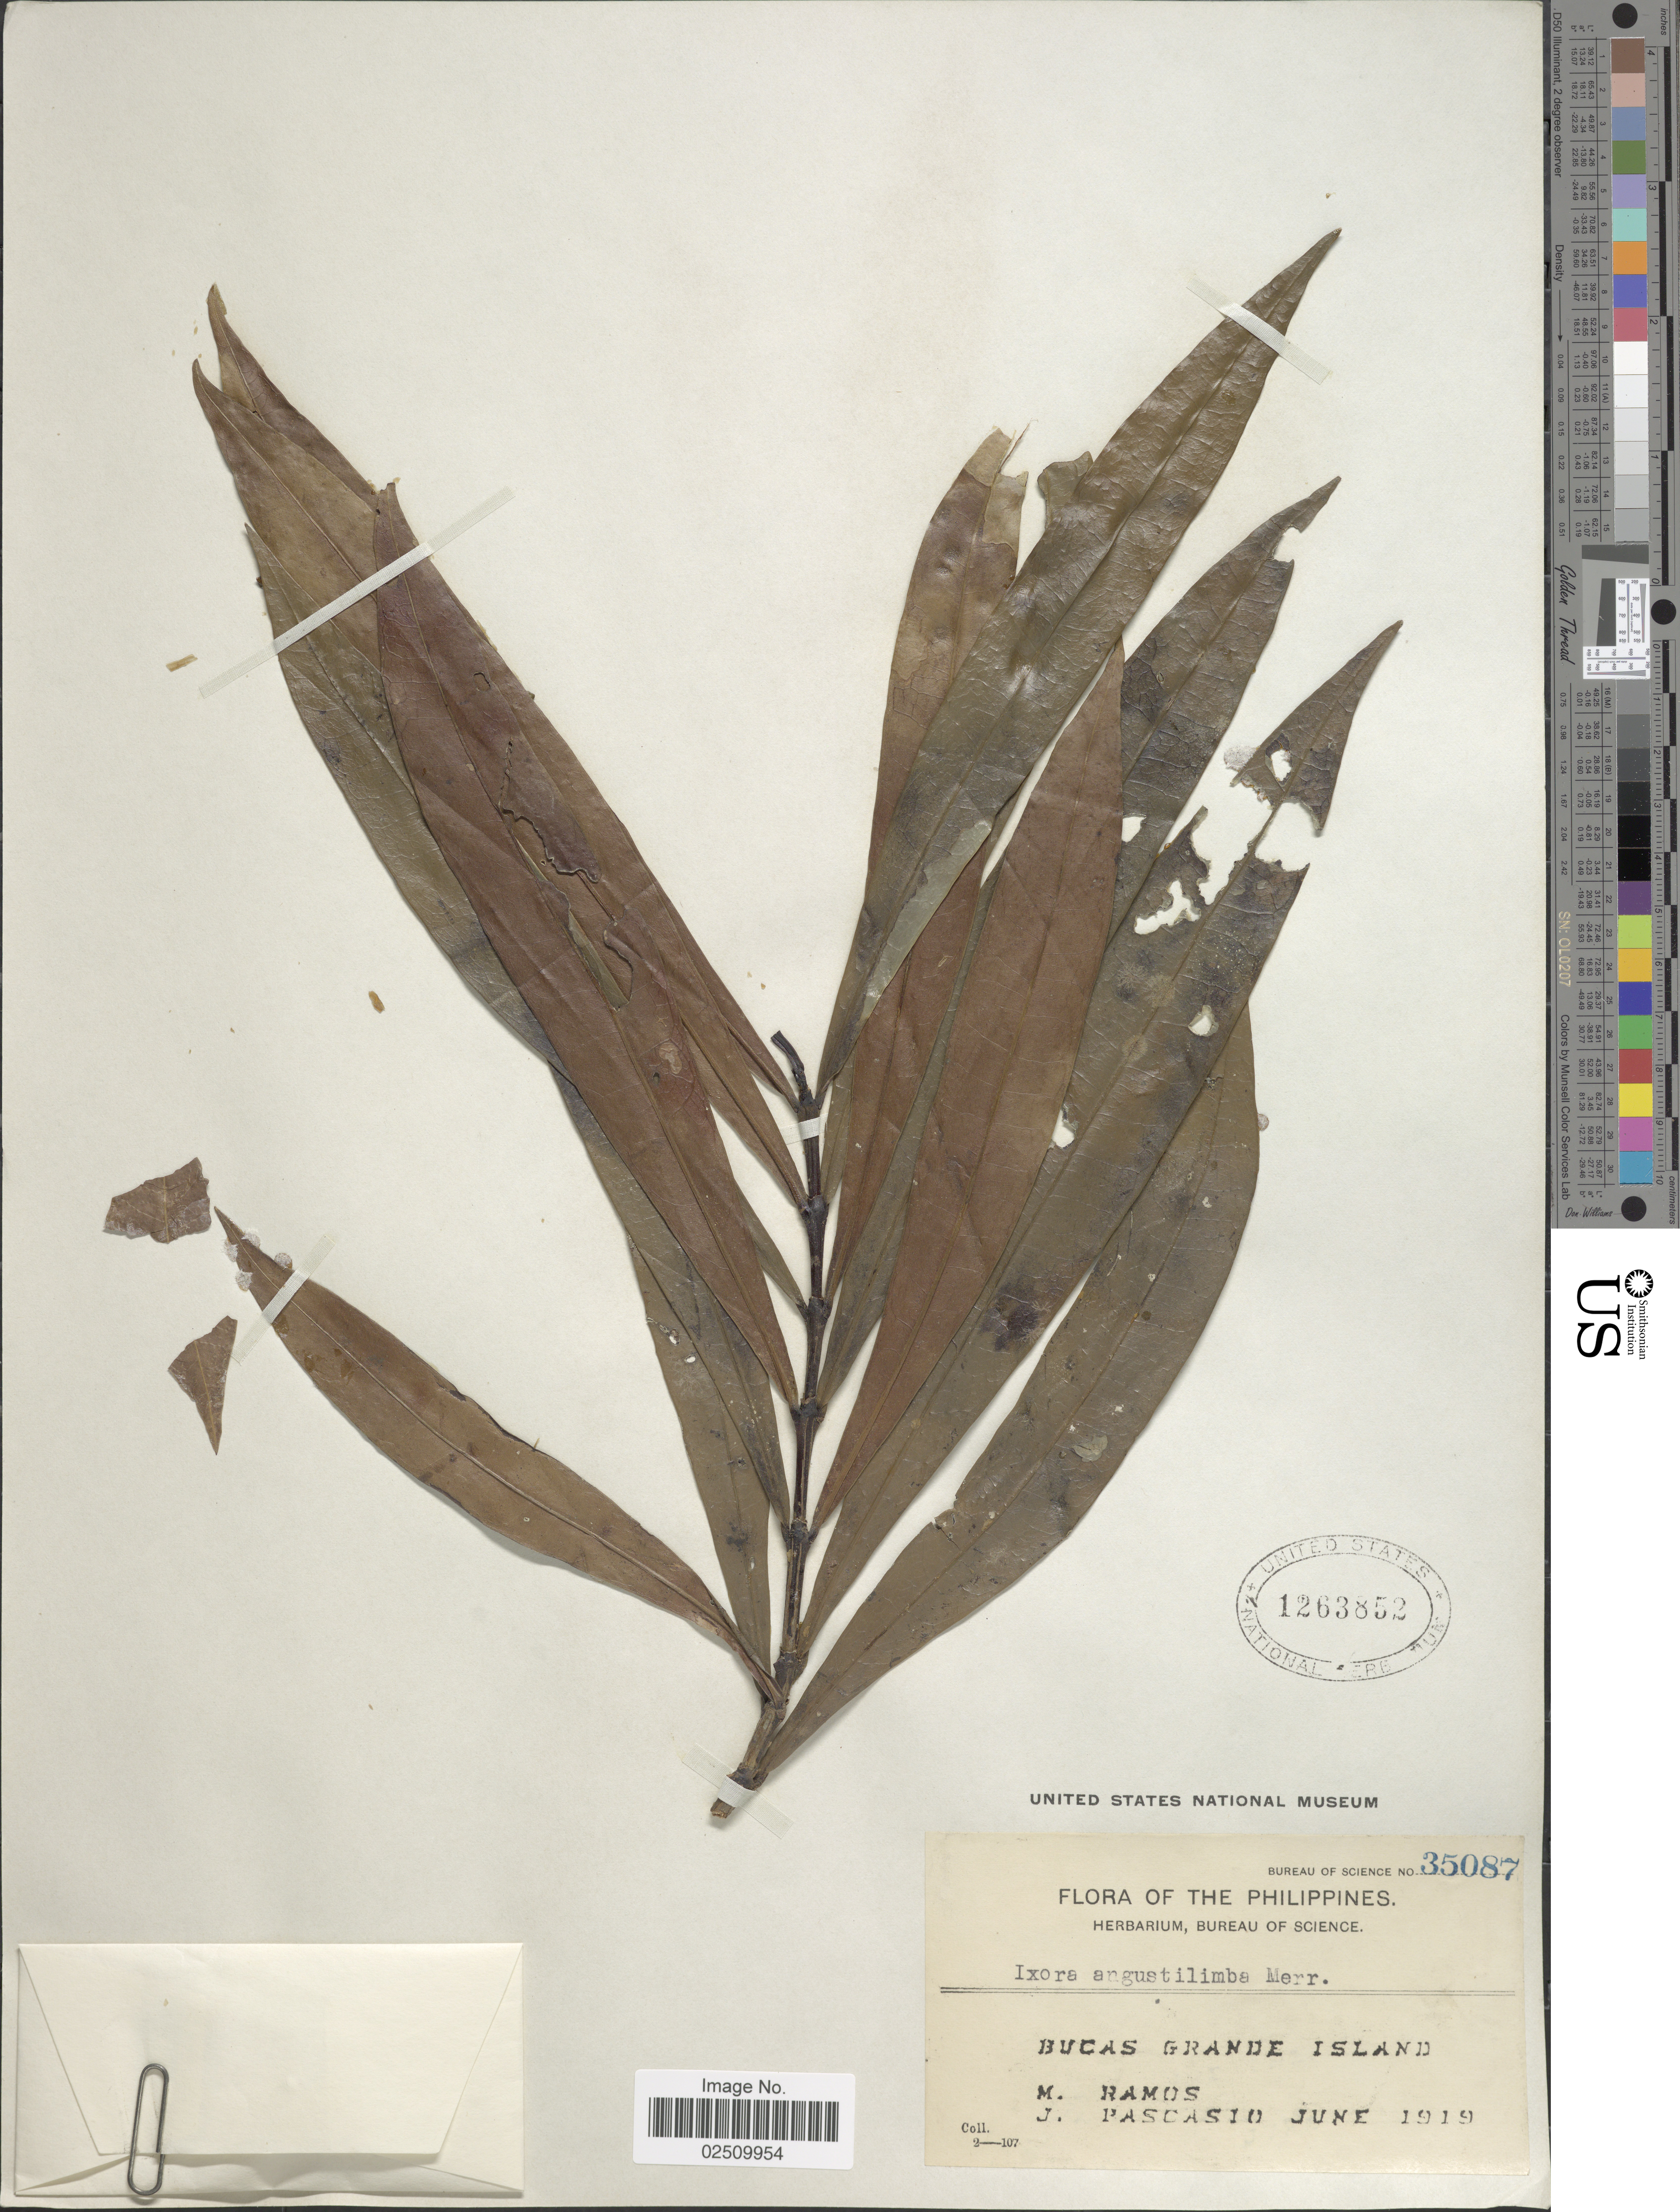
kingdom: Plantae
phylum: Tracheophyta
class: Magnoliopsida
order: Gentianales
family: Rubiaceae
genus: Ixora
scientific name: Ixora angustilimba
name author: Merr.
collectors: M. Ramos & J. Pascasio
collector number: Bureau of Science 35087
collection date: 1919-06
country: Philippines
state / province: Caraga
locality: Bucas Grande Island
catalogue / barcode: US 1263852